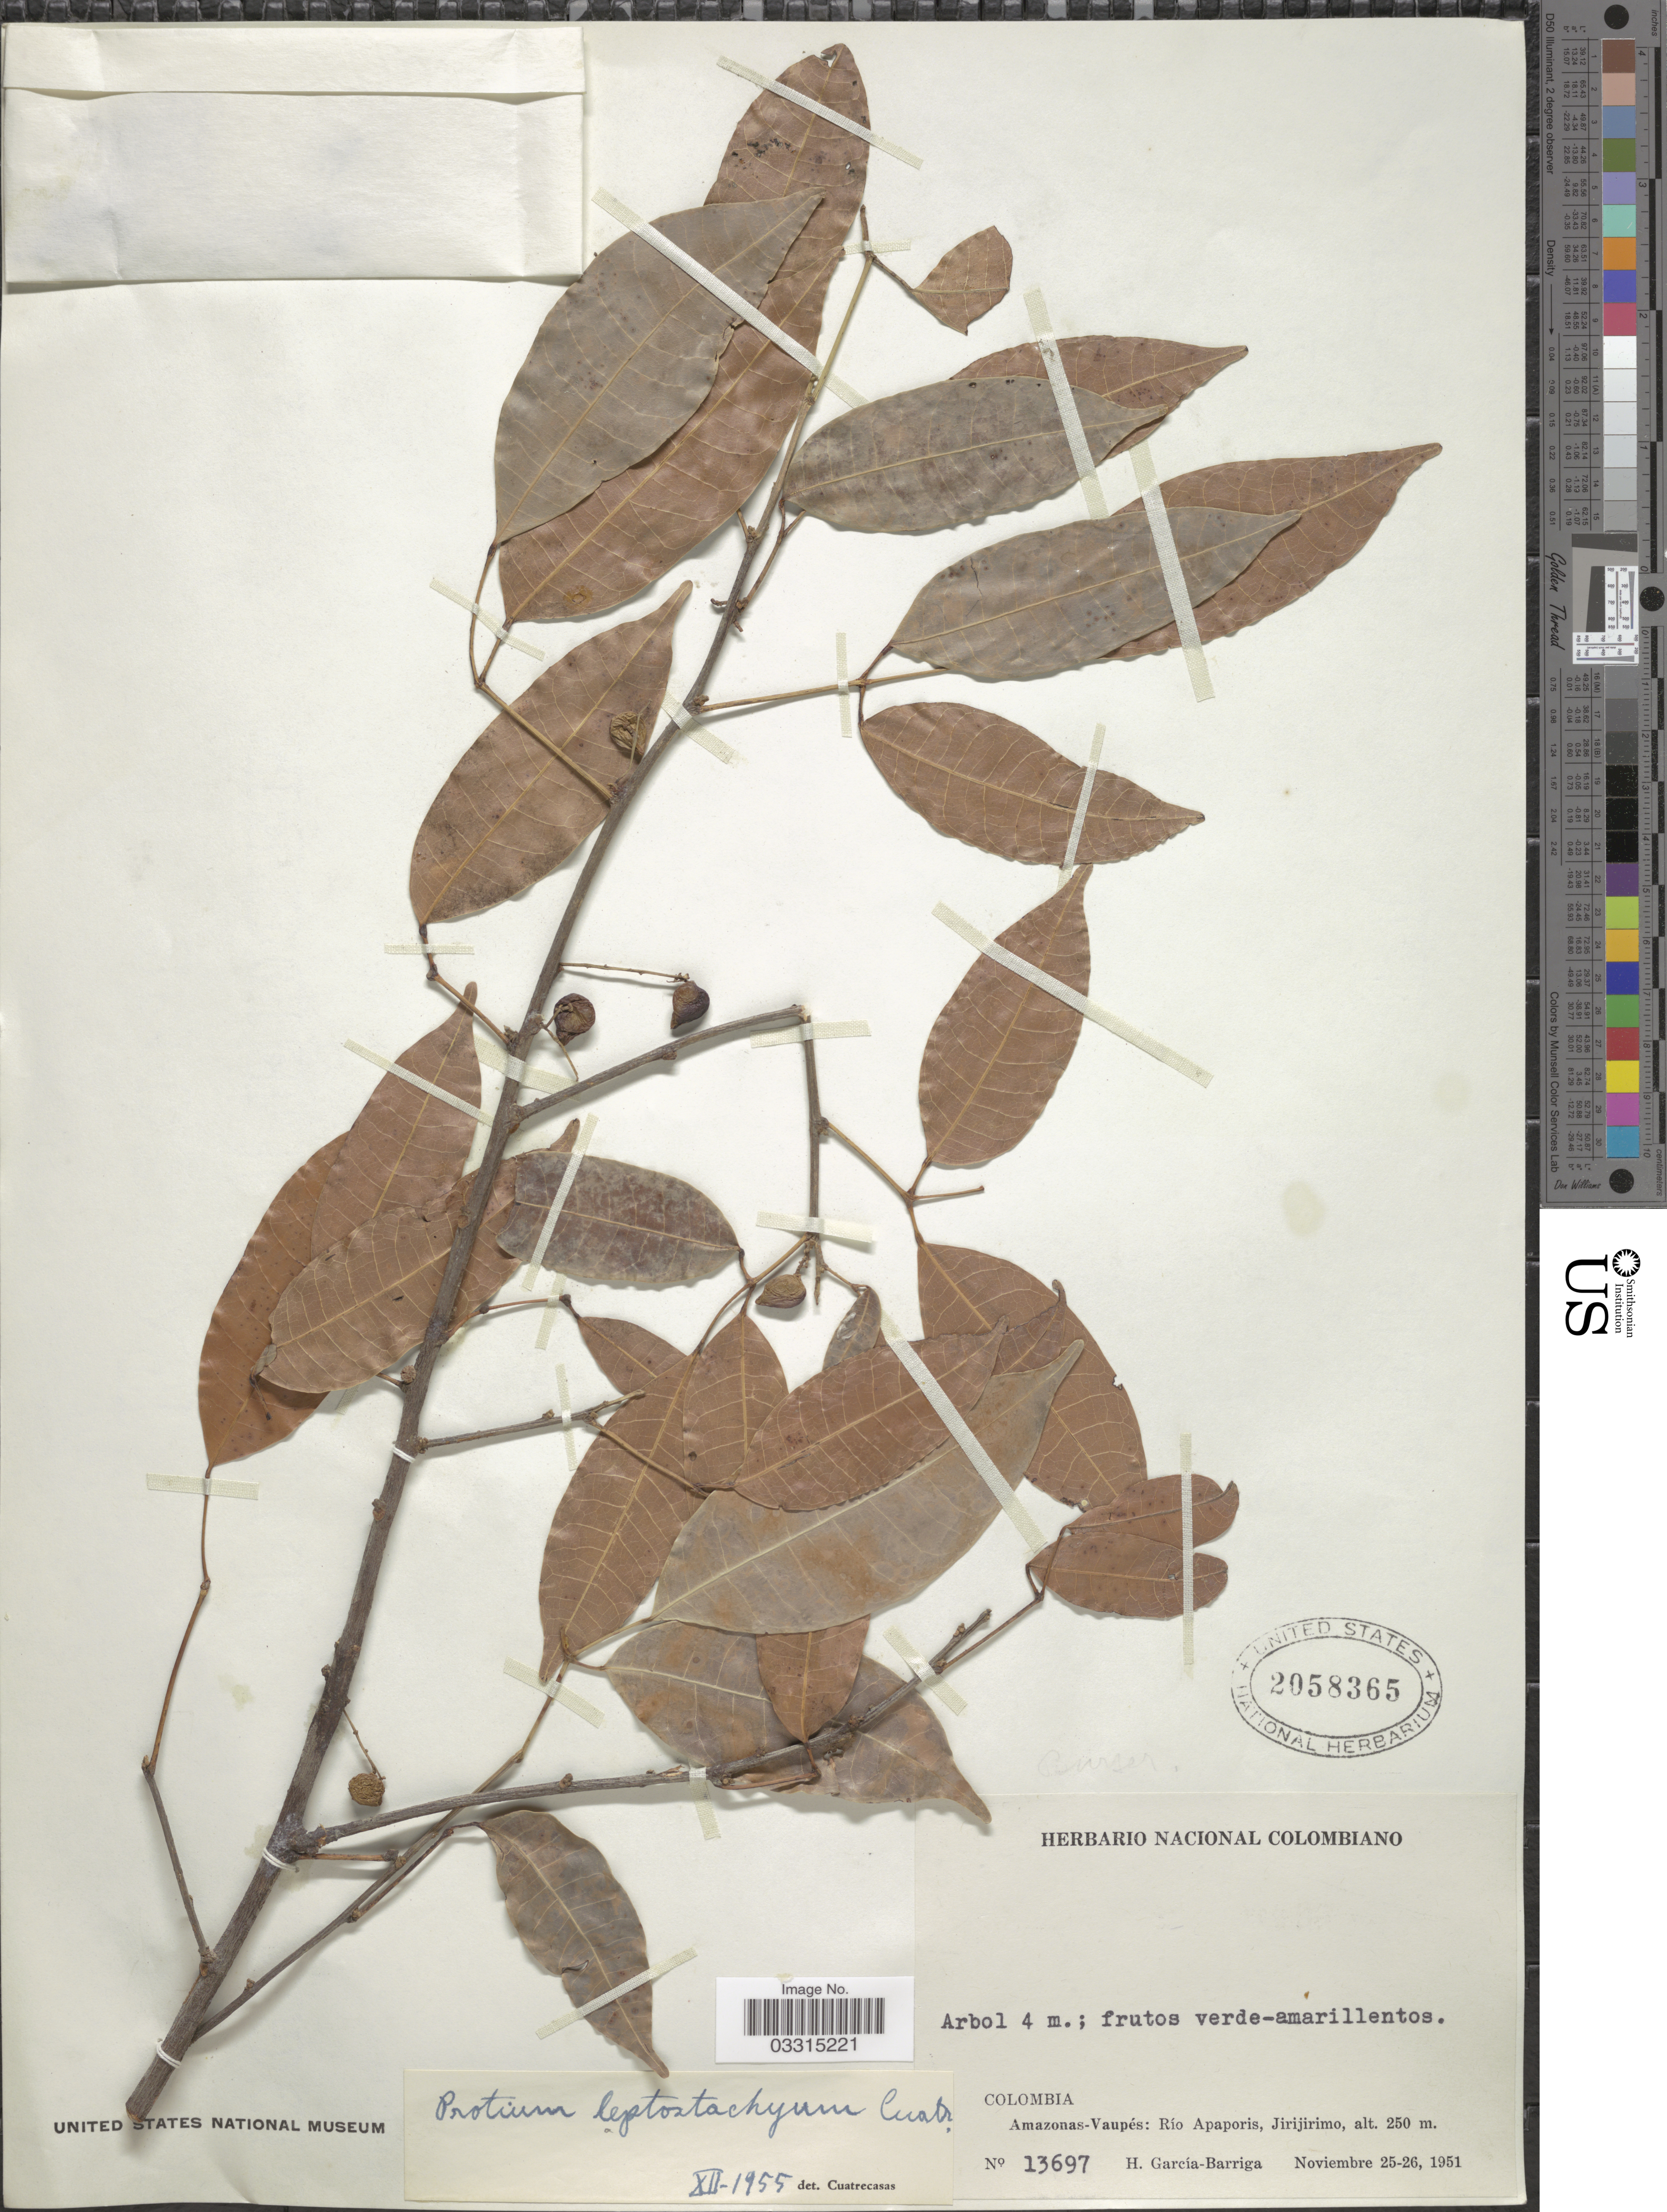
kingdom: Plantae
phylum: Tracheophyta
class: Magnoliopsida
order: Sapindales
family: Burseraceae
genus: Protium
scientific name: Protium leptostachyum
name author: Cuatrec.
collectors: H. García Barriga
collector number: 13697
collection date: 1951-11-25/1951-11-26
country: Colombia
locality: Amazonas-Vaupés: Río Apaporis, Jirijirimo.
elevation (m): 250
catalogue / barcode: US 2058365